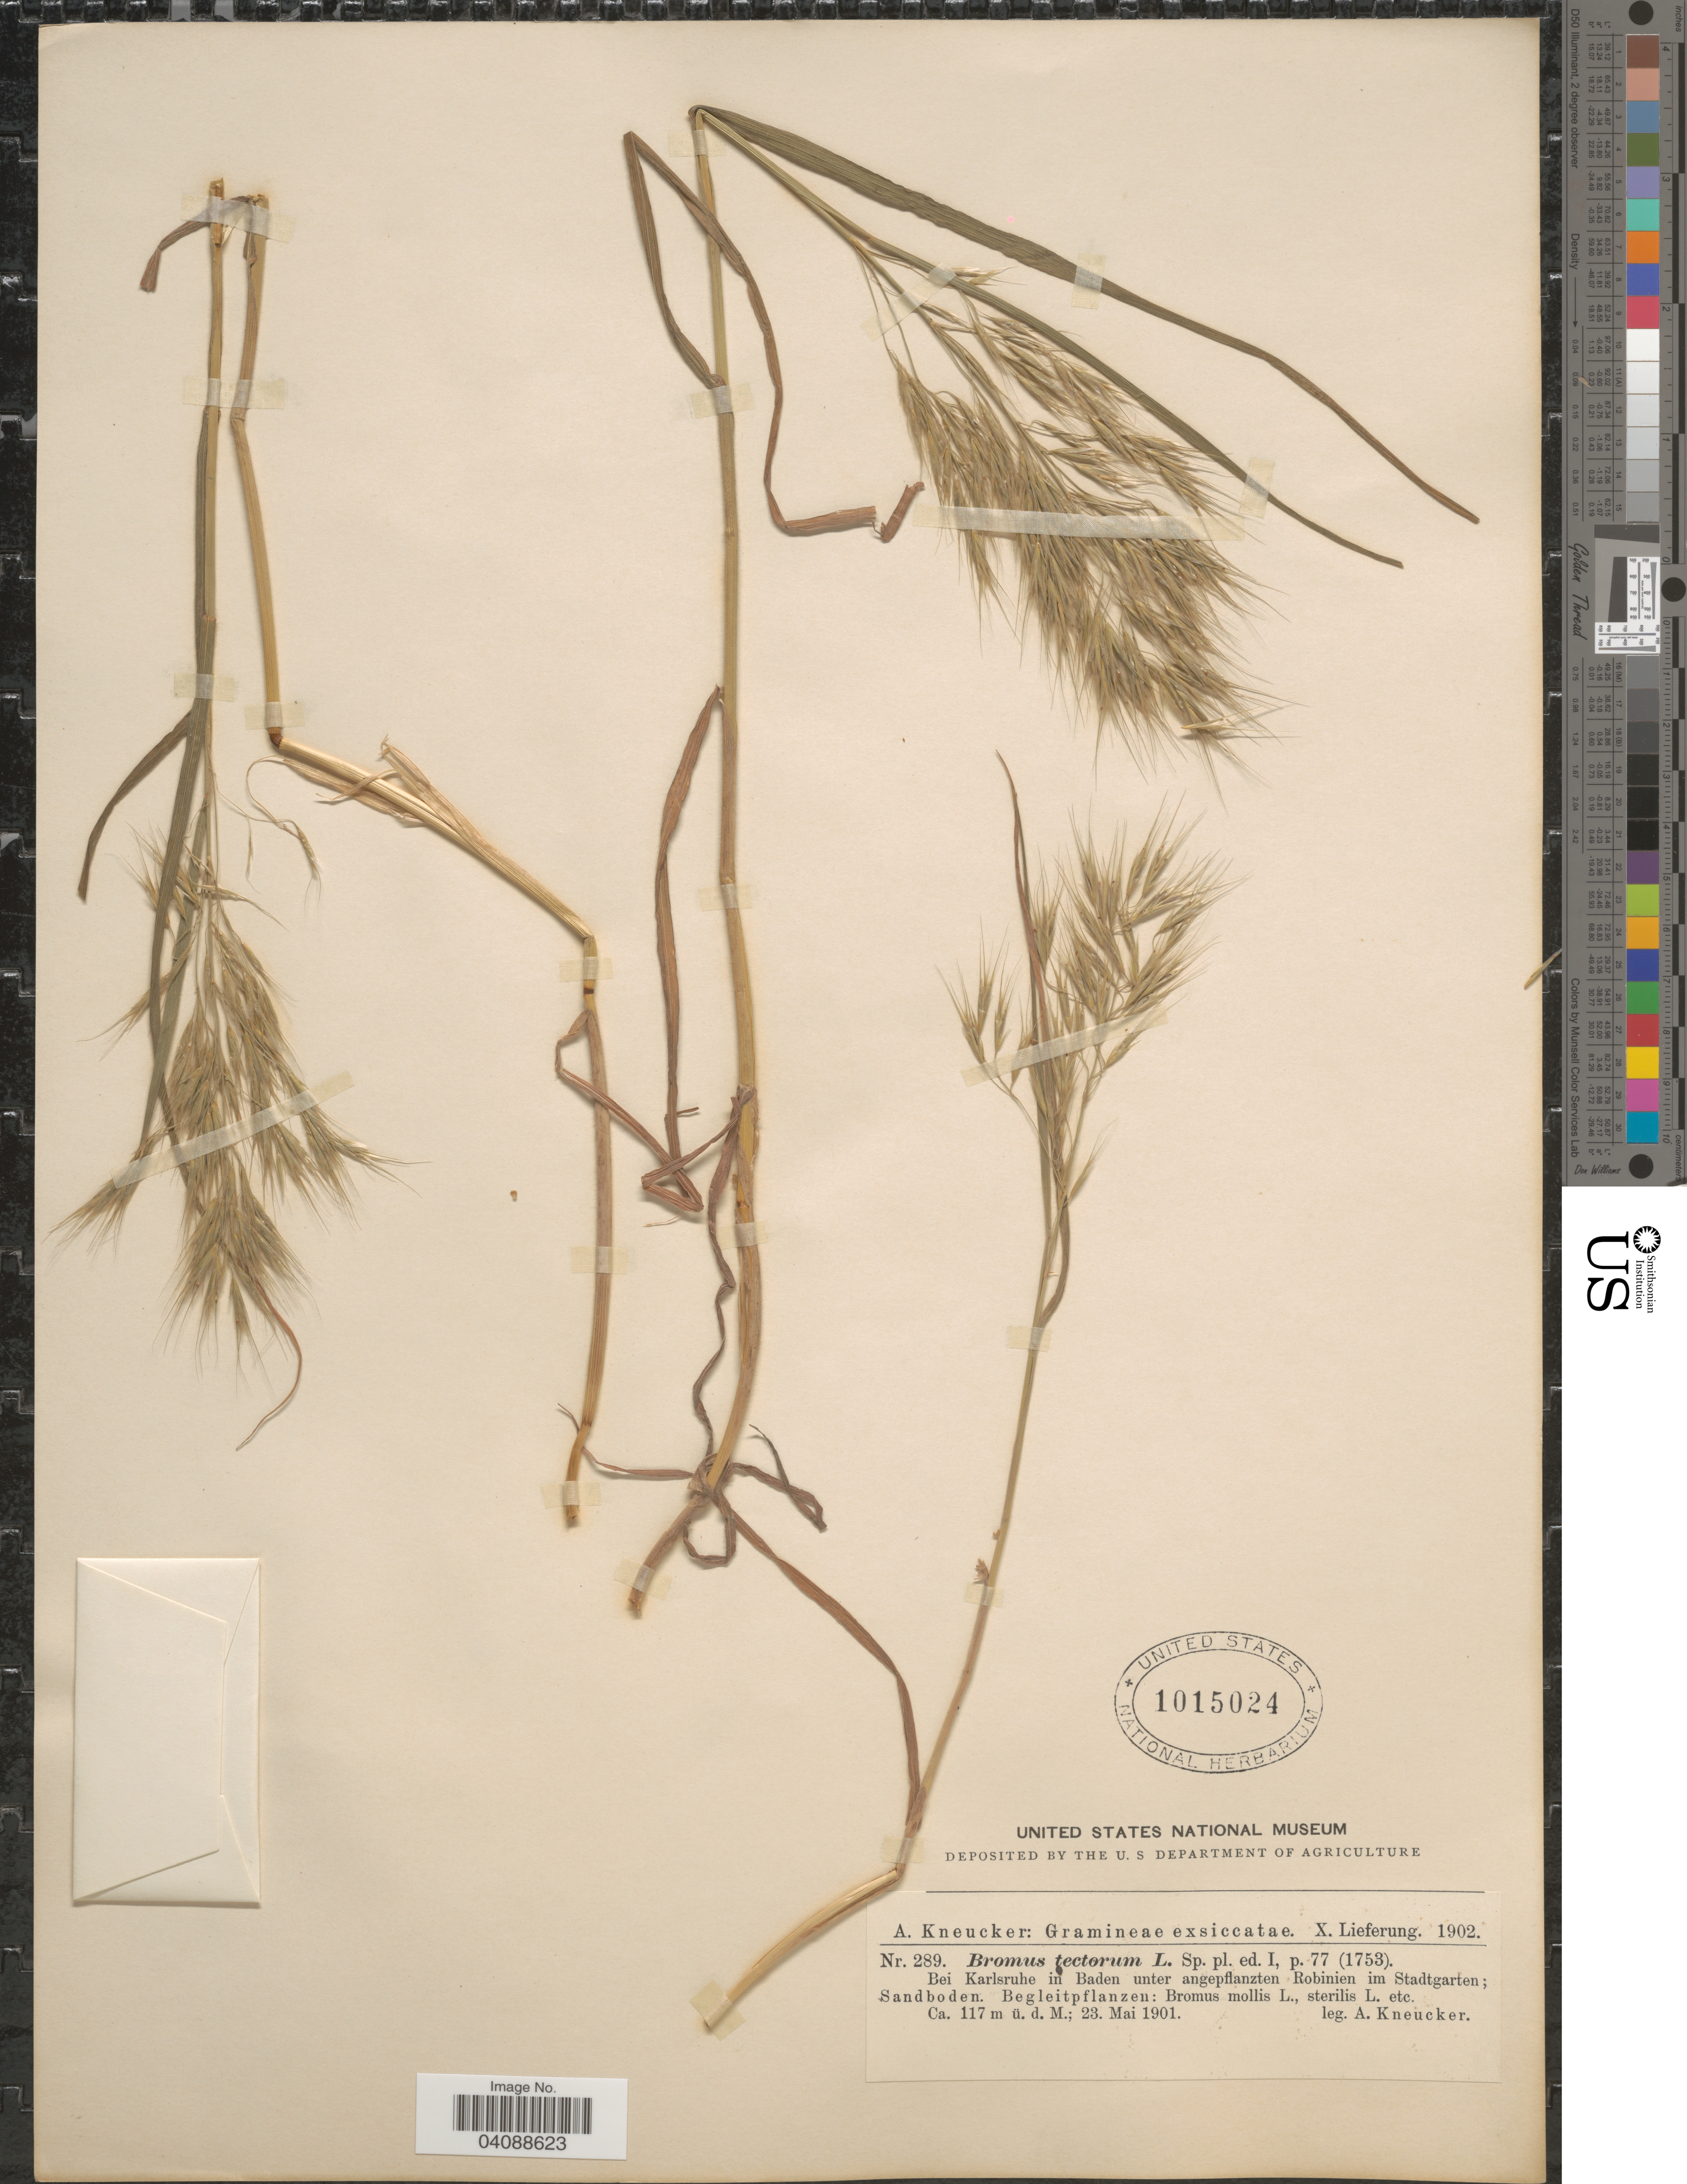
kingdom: Plantae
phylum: Tracheophyta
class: Liliopsida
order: Poales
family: Poaceae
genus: Bromus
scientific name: Bromus tectorum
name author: L.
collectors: A. Kneucker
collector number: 289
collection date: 1901-05-23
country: Germany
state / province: Baden-Württemberg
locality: Bei Karlsruhe in Baden unter angepflantzen Robinien im Stadtgarten; Sandboden.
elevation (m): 117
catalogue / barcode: US 1015024